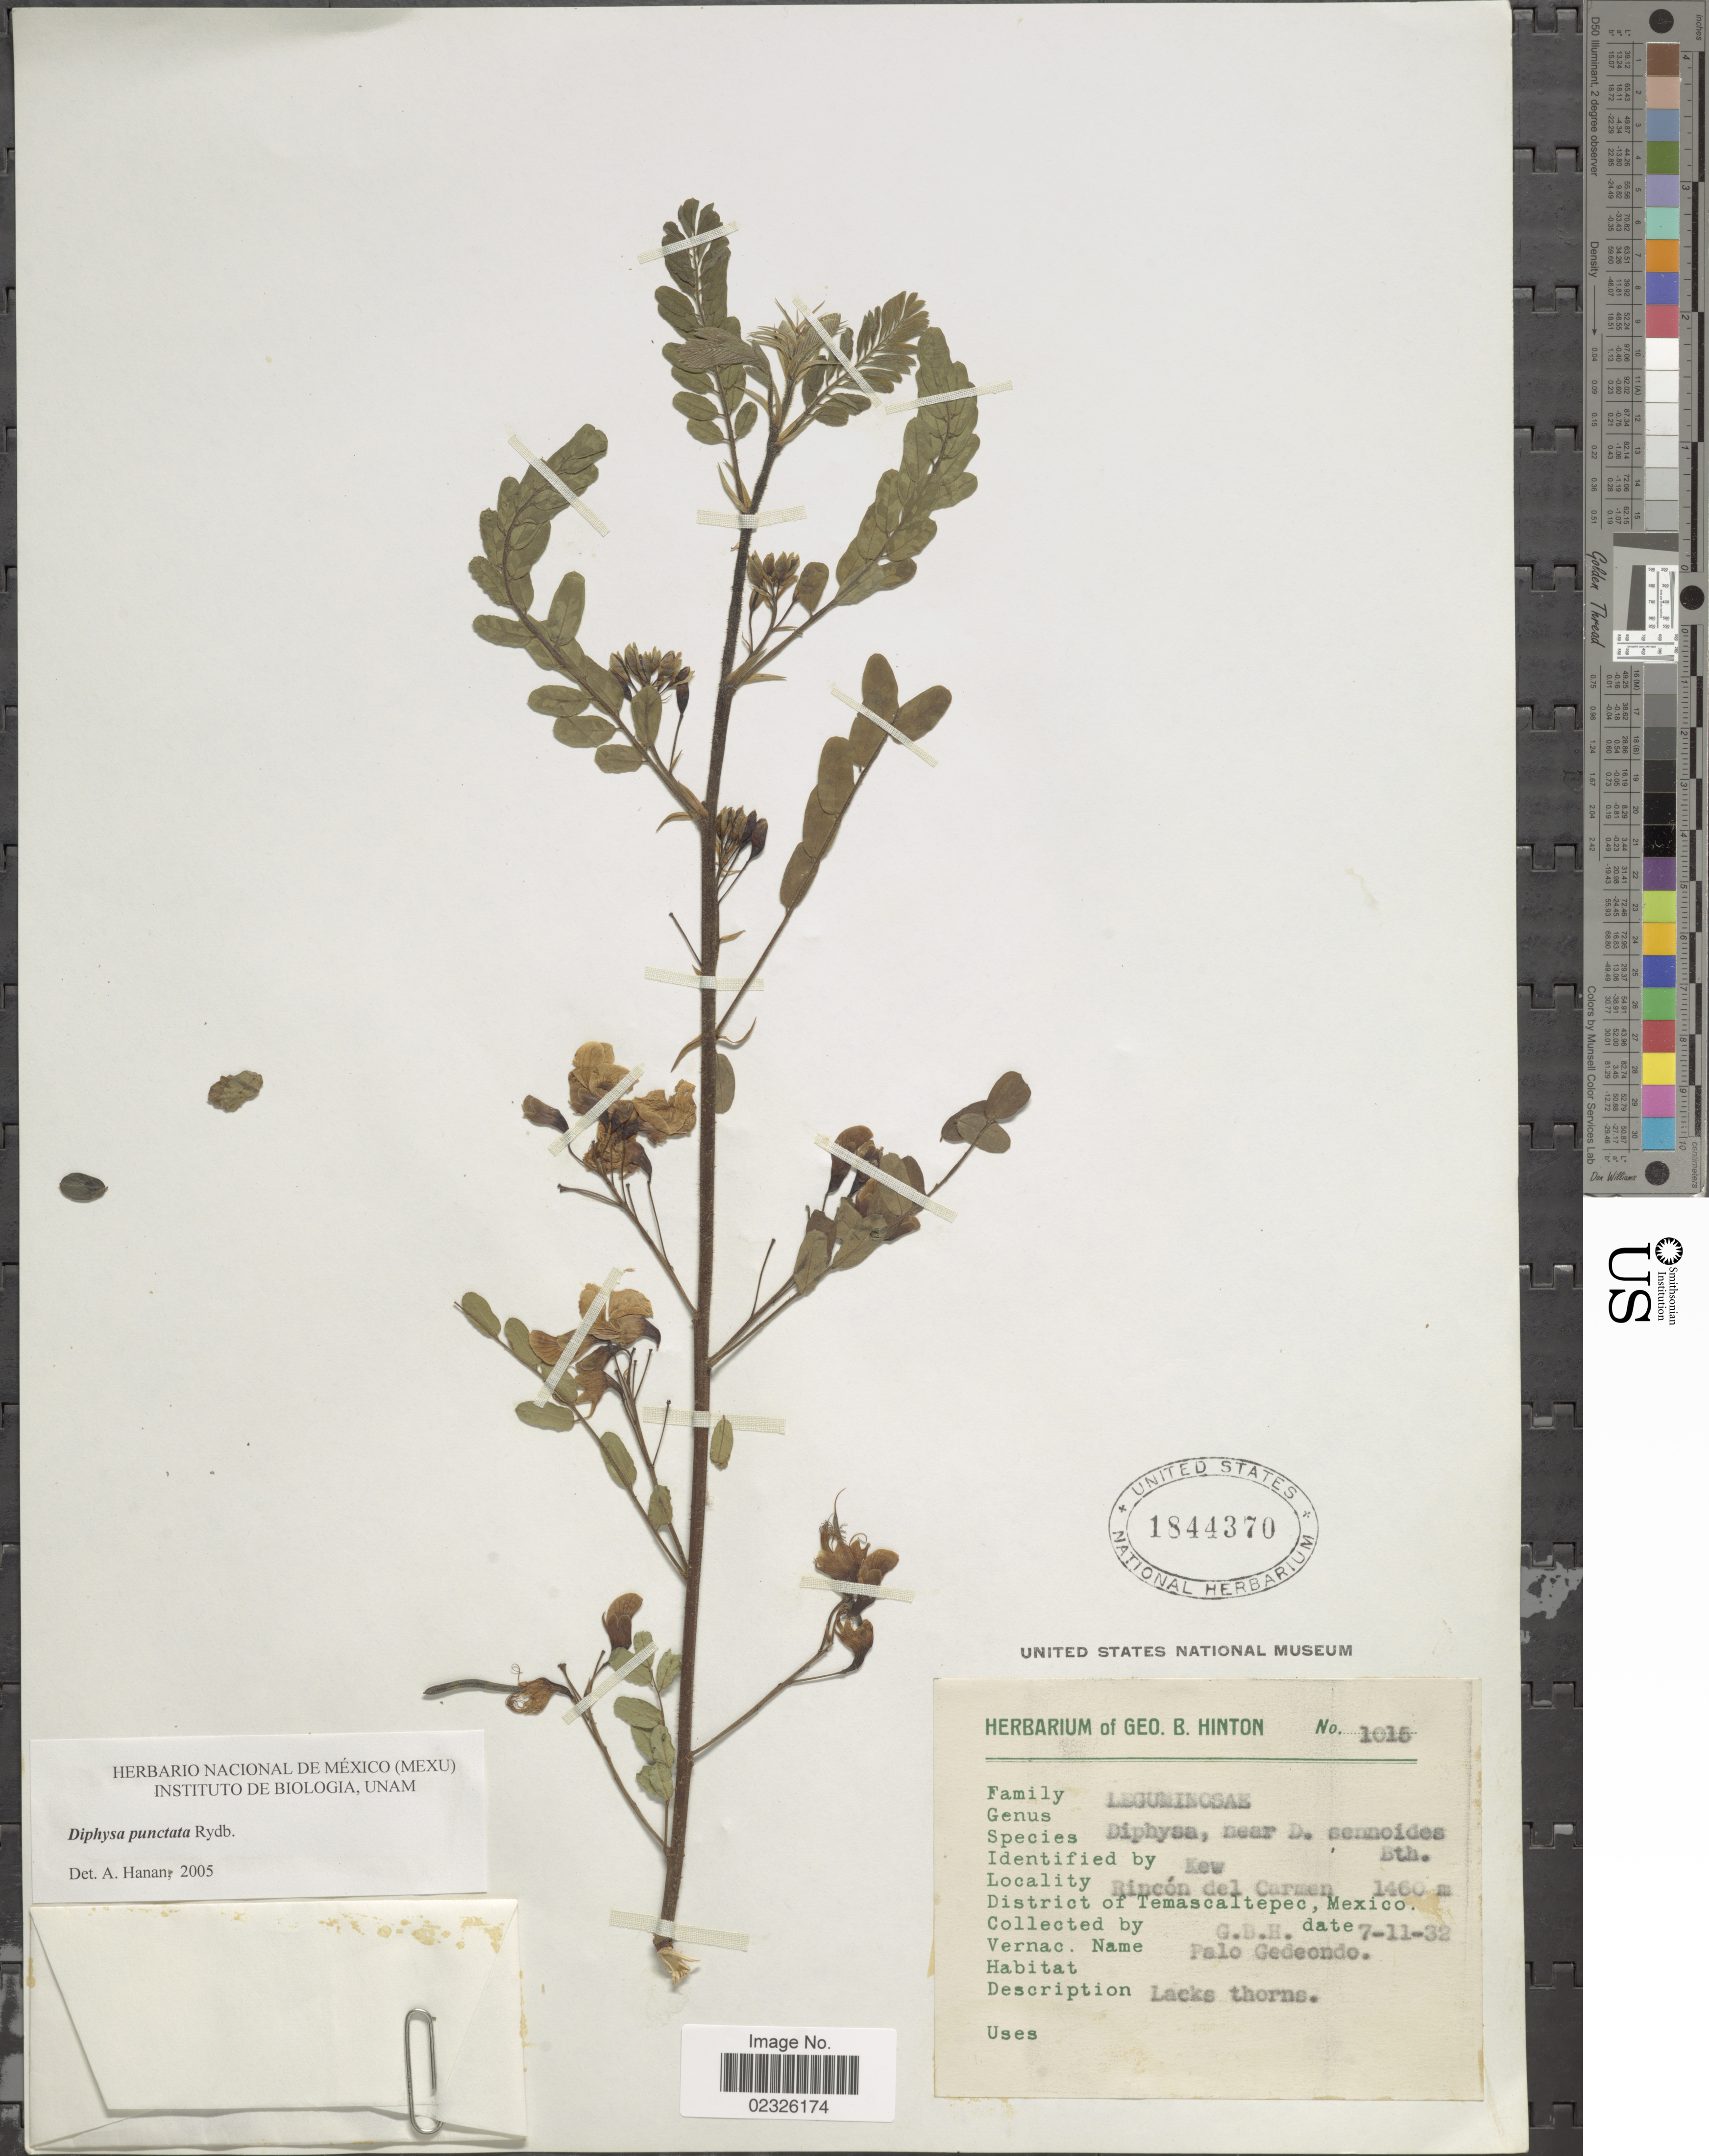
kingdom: Plantae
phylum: Tracheophyta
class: Magnoliopsida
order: Fabales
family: Fabaceae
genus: Diphysa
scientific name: Diphysa punctata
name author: Rydb.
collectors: G. B. Hinton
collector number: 1015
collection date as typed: Transcribed d/m/y: 11/7/32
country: Mexico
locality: Rincon del Carmen, District of Temascaltepec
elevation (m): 1460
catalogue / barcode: US 1844370